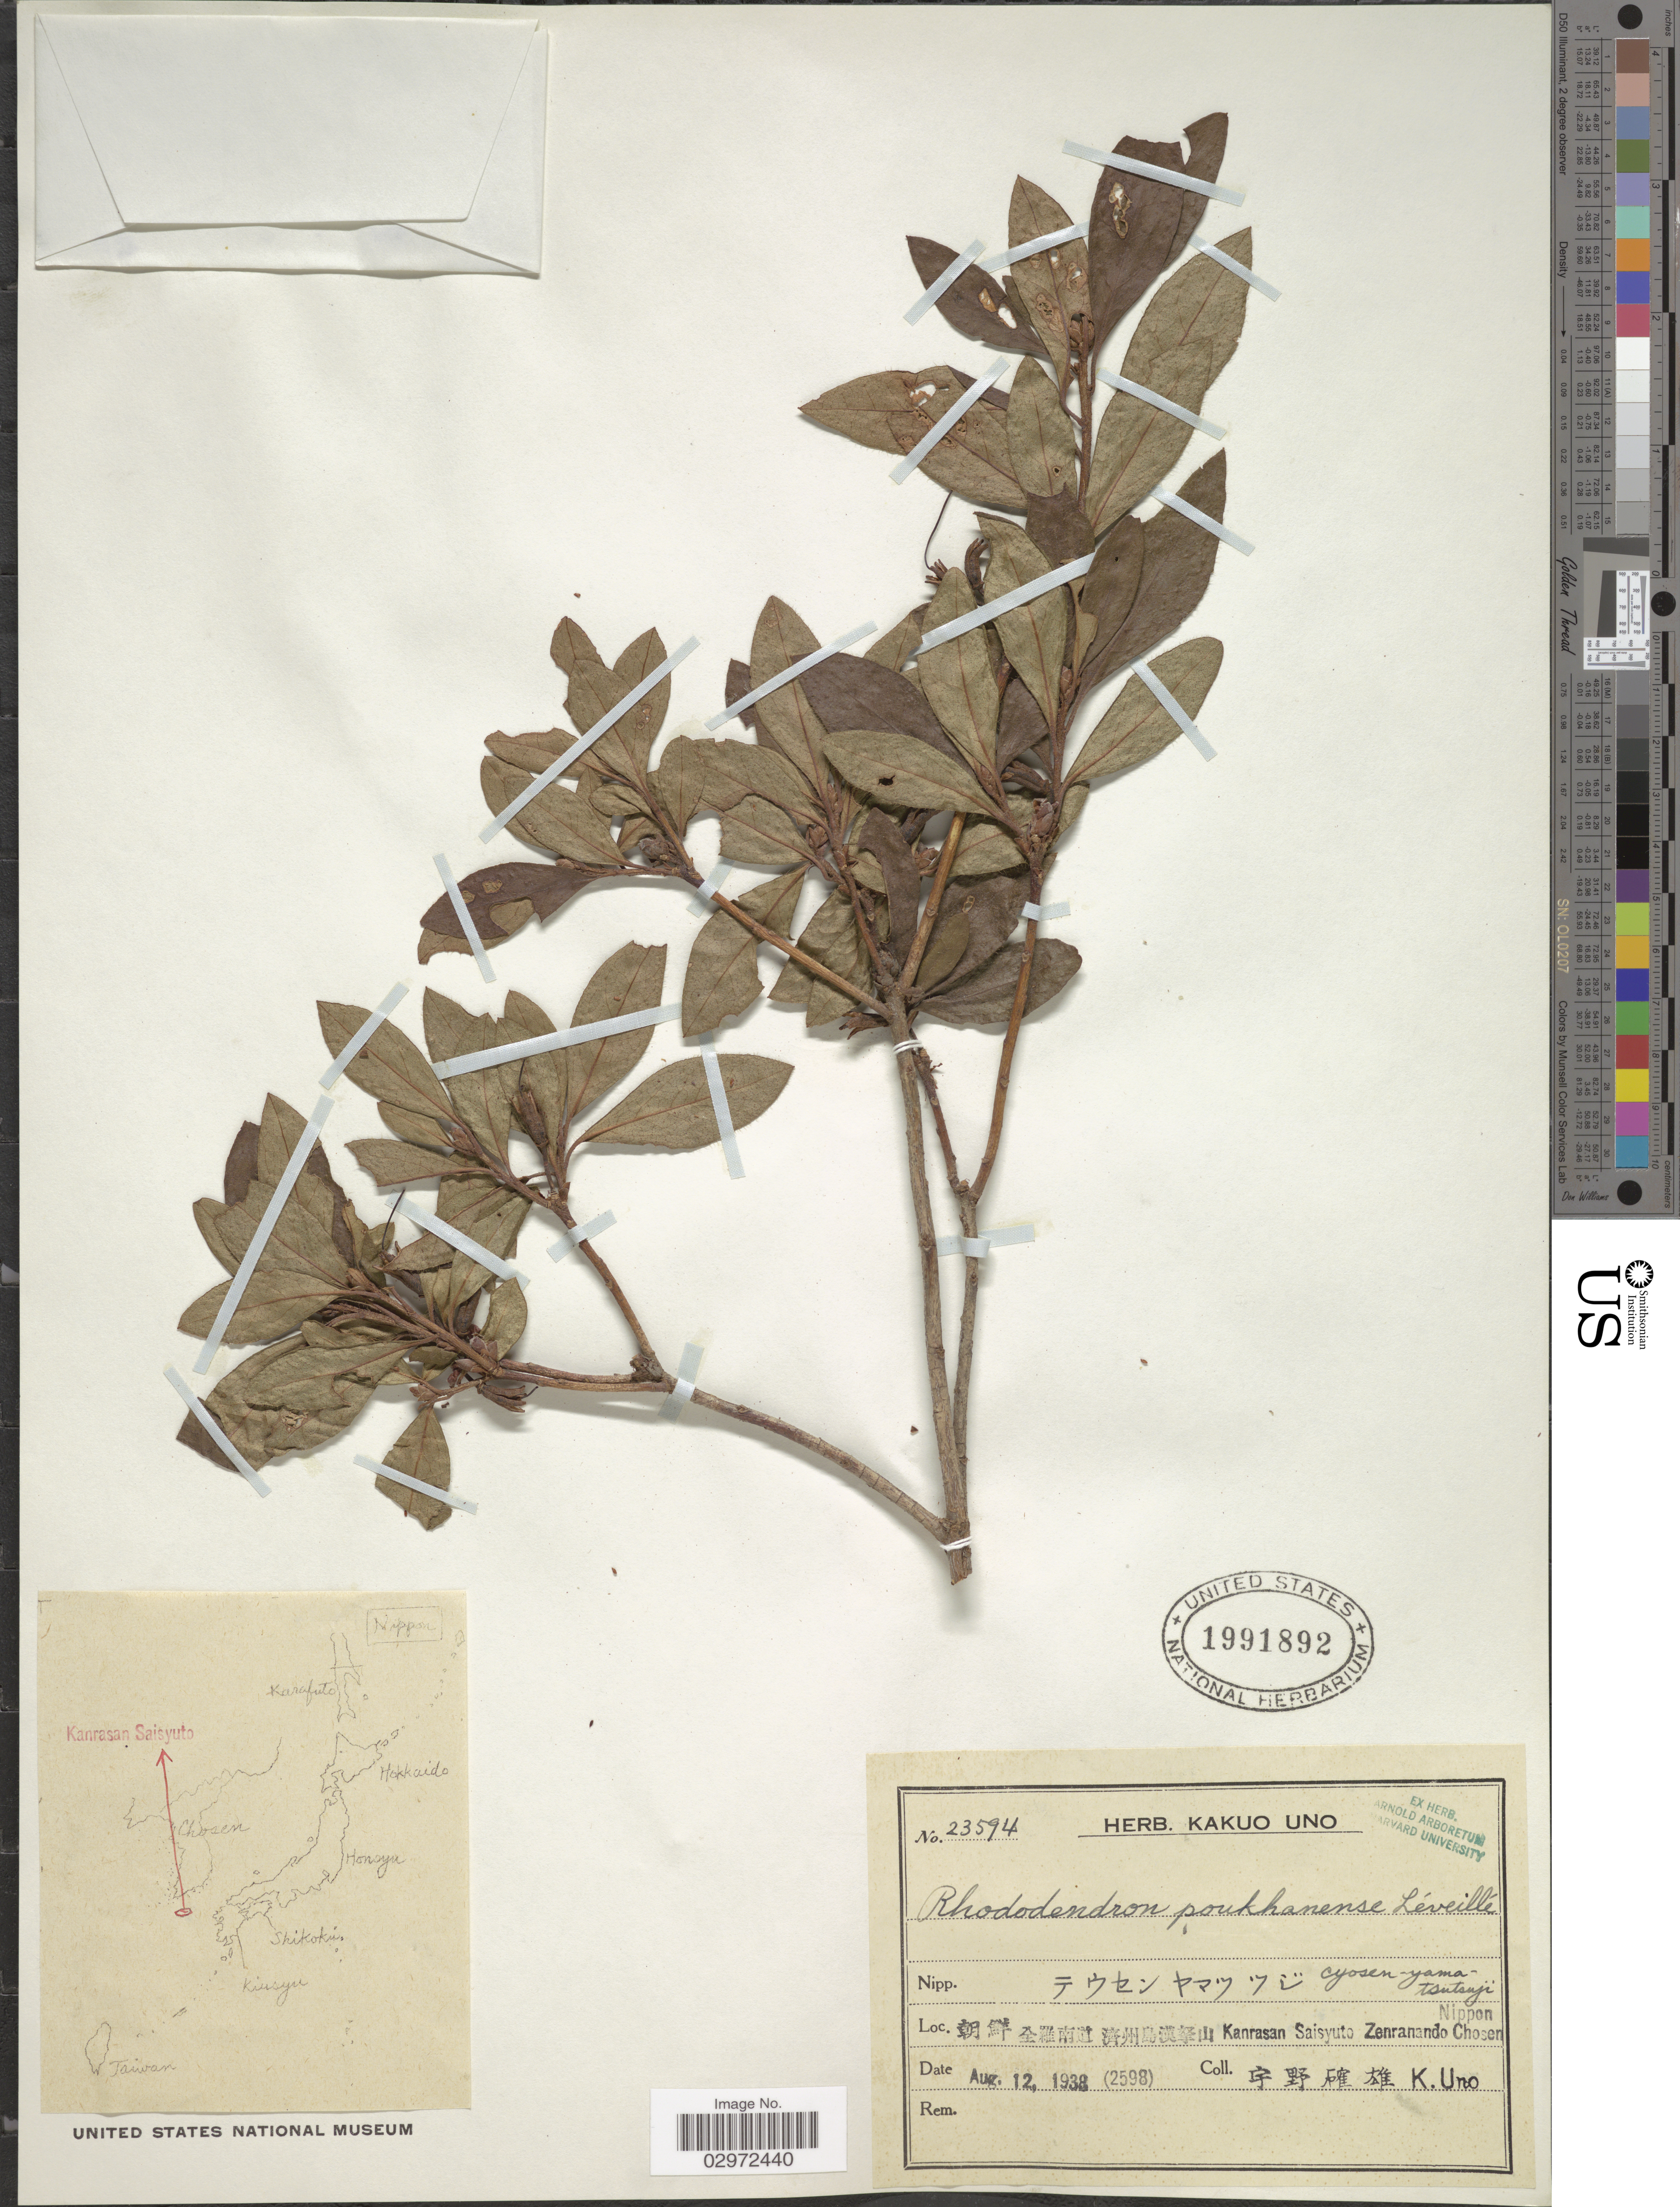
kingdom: Plantae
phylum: Tracheophyta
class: Magnoliopsida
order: Ericales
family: Ericaceae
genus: Rhododendron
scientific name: Rhododendron poukhanense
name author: H. Lév.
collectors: K. Uno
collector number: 2598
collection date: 1938-08-12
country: Japan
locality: Kanrasan Saisyuto Zenranando Chosen, Nippon.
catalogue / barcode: US 1991892